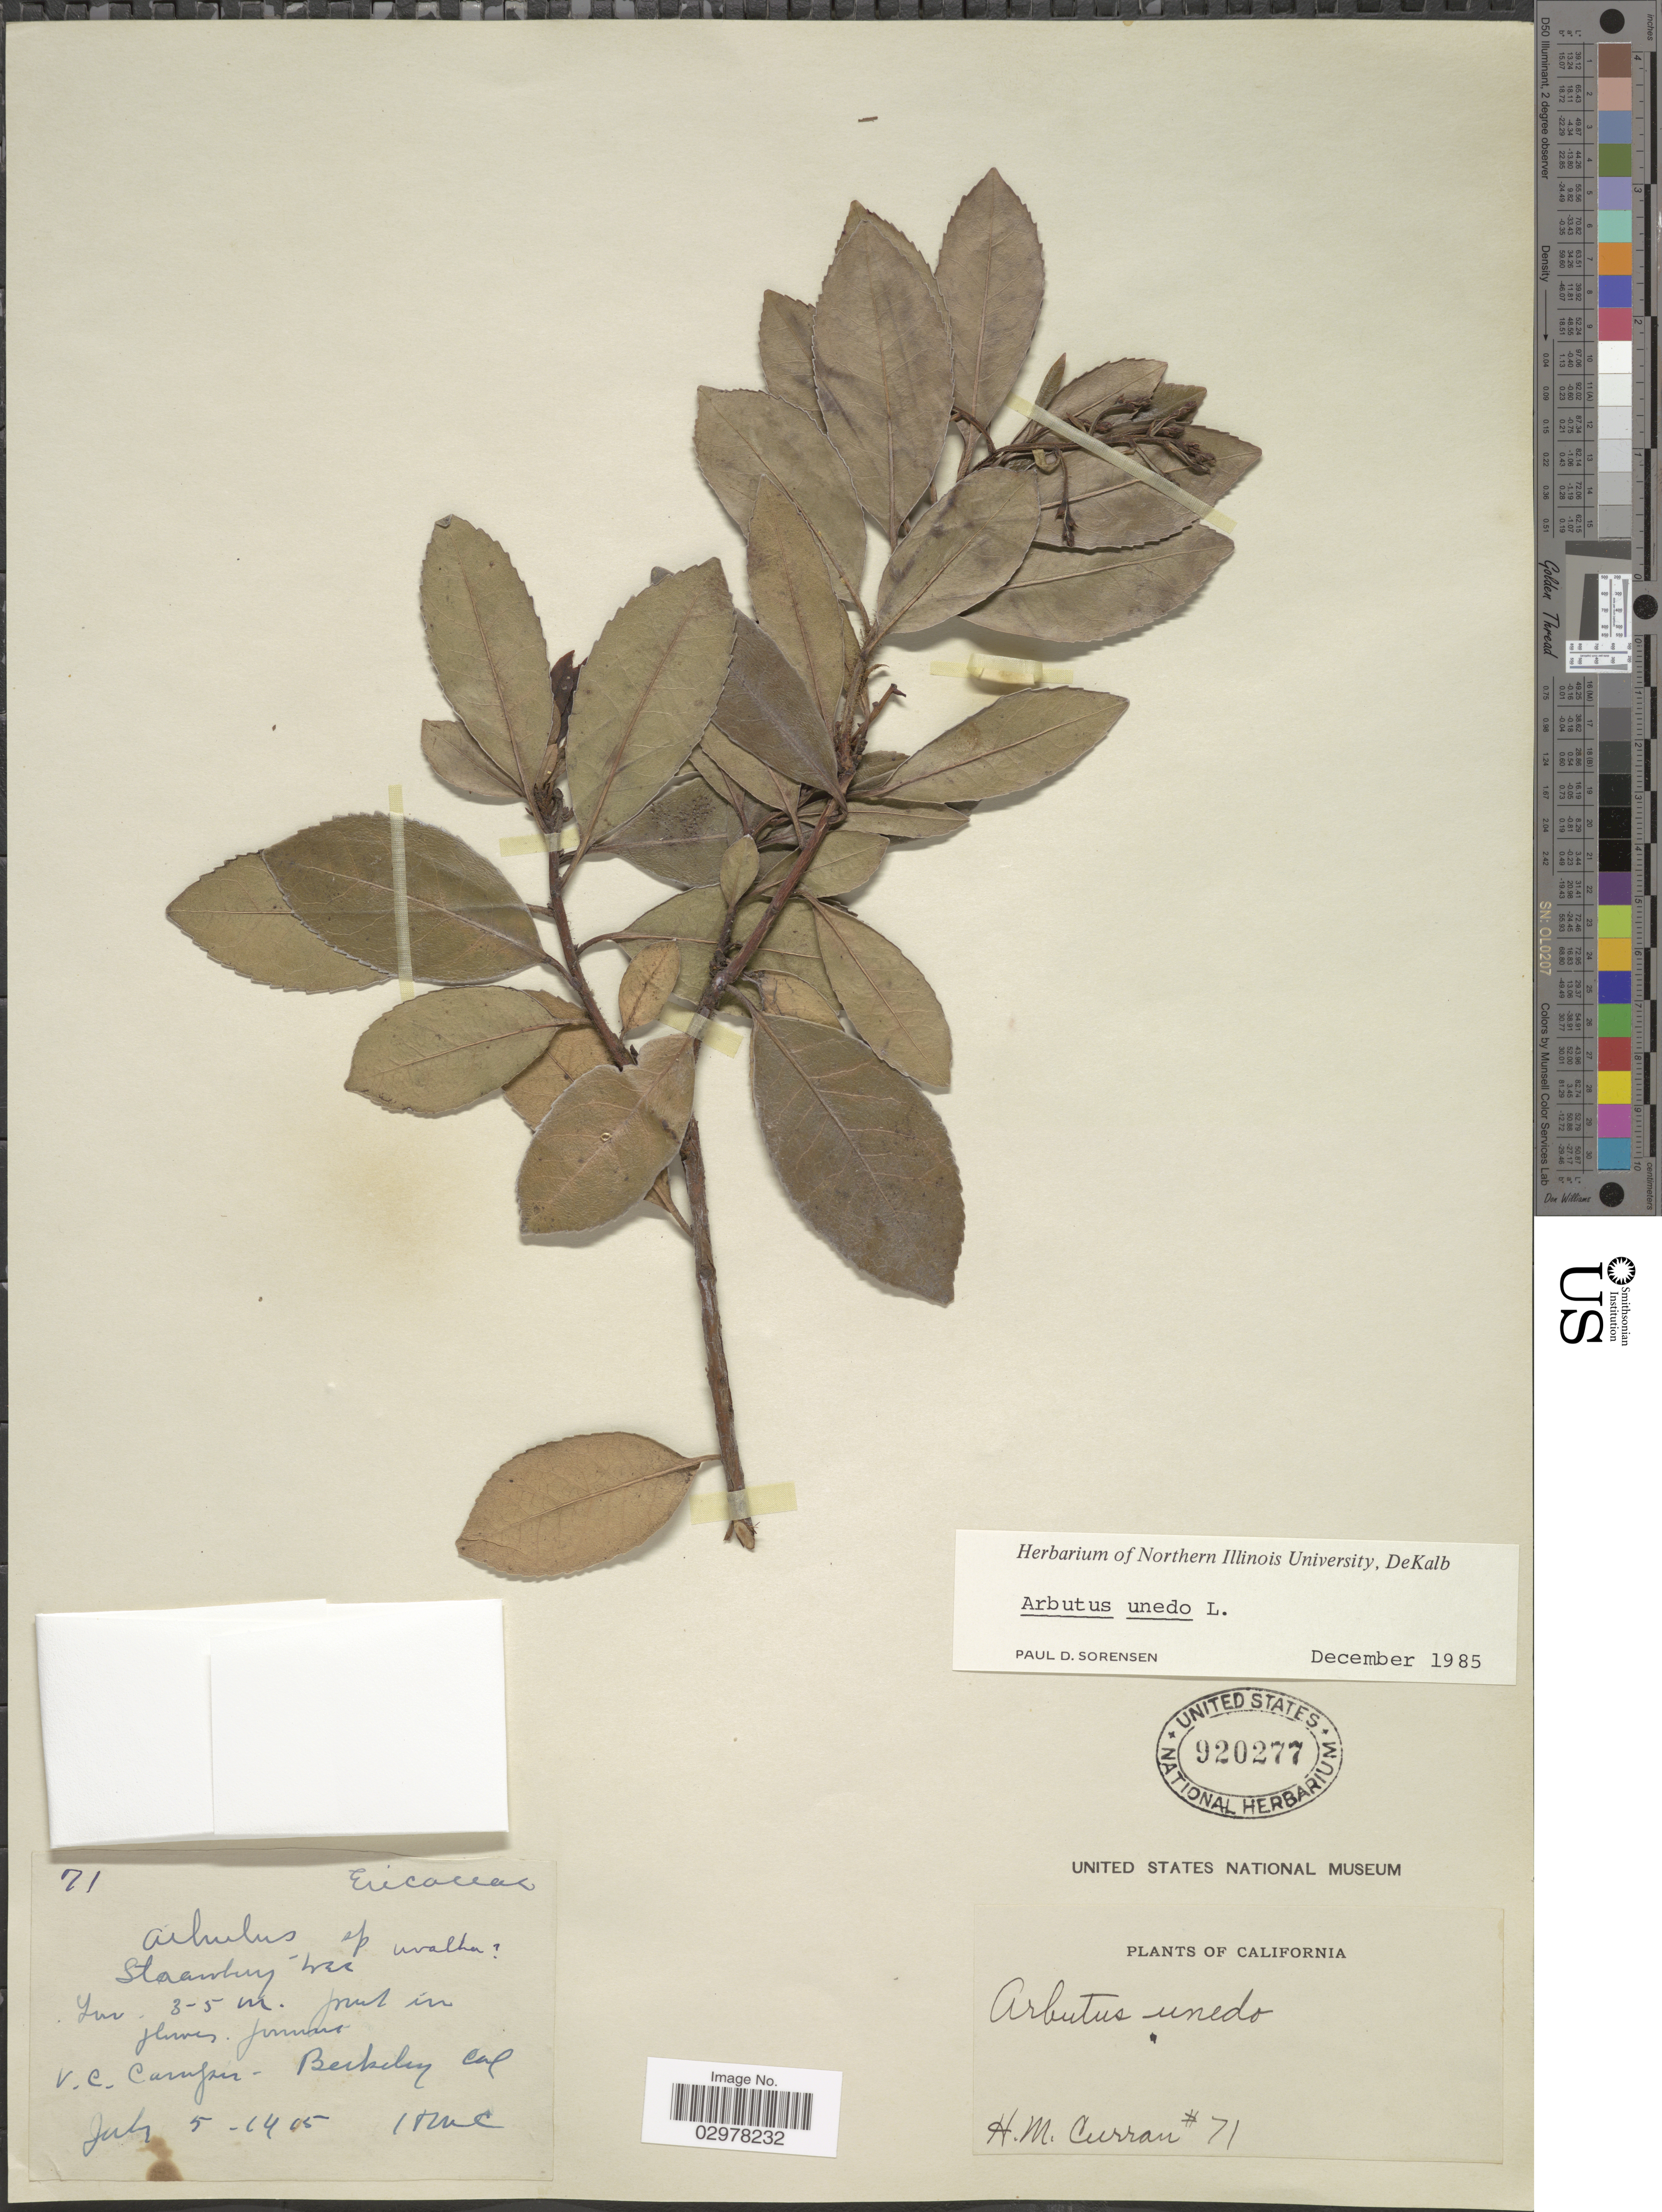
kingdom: Plantae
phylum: Tracheophyta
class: Magnoliopsida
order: Ericales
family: Ericaceae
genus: Arbutus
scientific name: Arbutus unedo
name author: L.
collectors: H. M. Curran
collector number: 71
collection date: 1905-07-05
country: United States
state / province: California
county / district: Alameda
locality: V.C. Campus Berkeley.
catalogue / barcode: US 920277